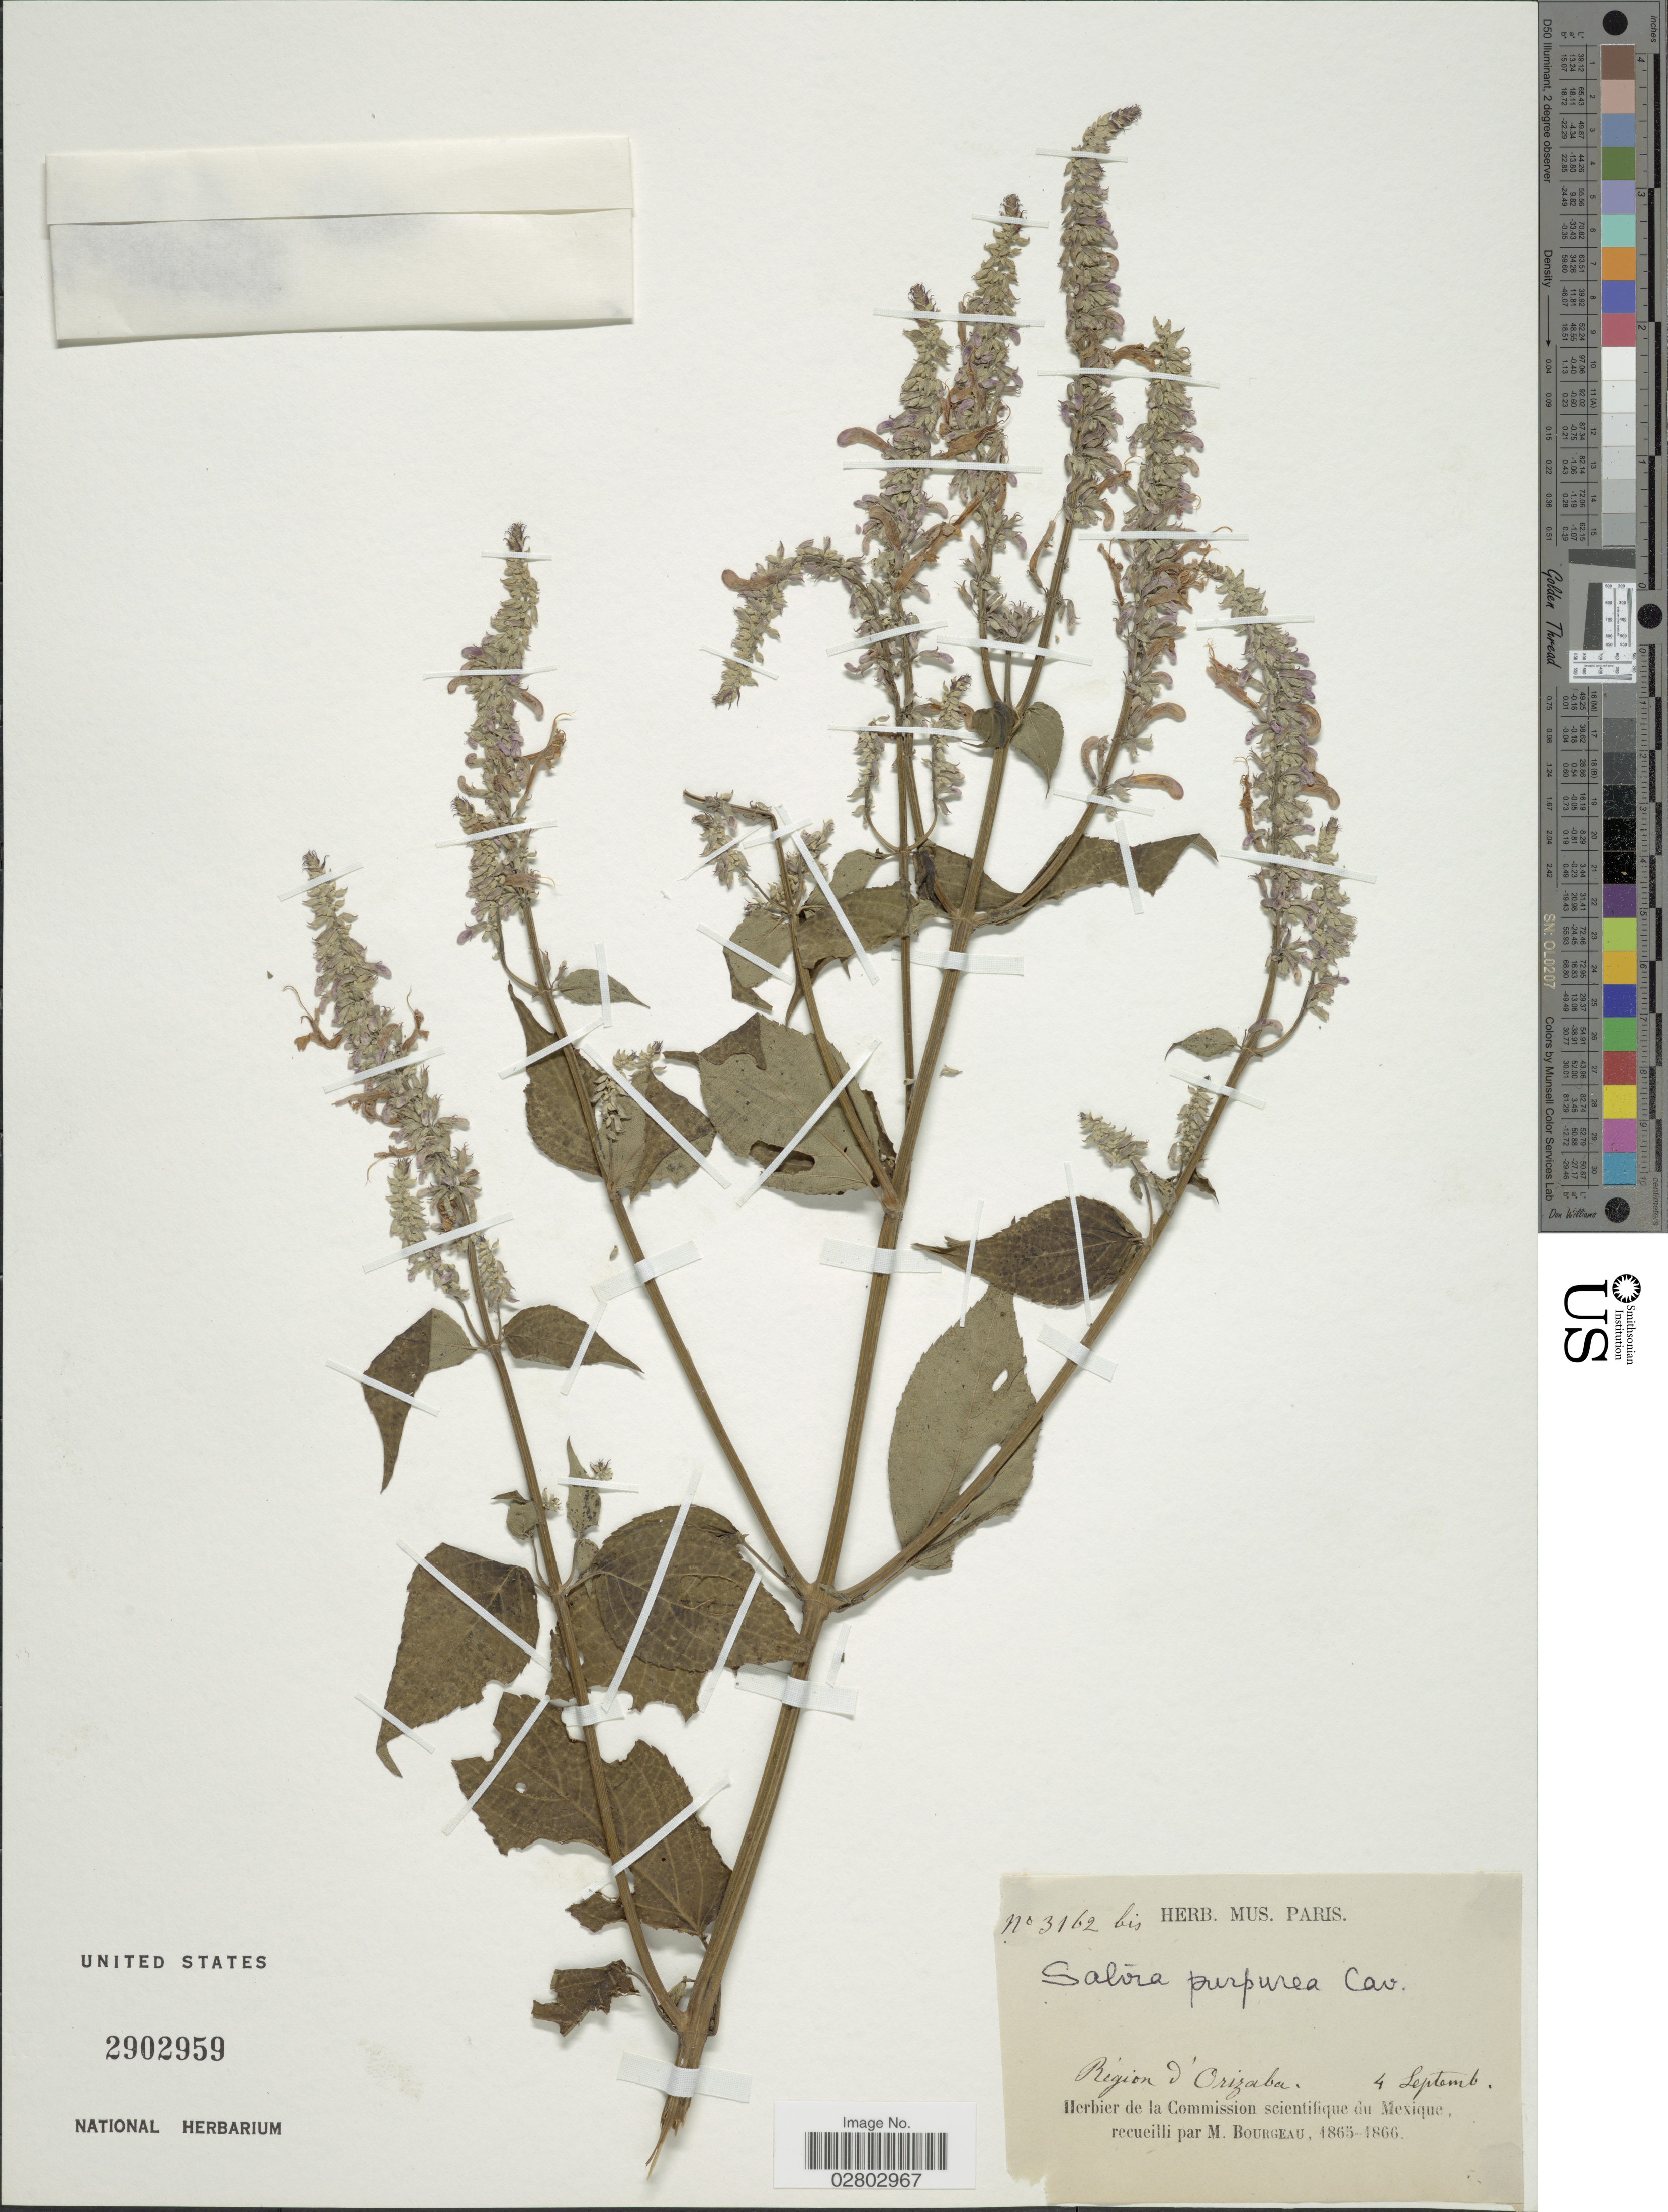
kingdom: Plantae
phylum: Tracheophyta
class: Magnoliopsida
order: Lamiales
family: Lamiaceae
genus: Salvia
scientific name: Salvia purpurea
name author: Cav.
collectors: M. Bourgeau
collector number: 3162 bis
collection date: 1865-09-04/1866-09-04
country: Mexico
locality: Regíon d'Orizaba.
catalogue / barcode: US 2902959